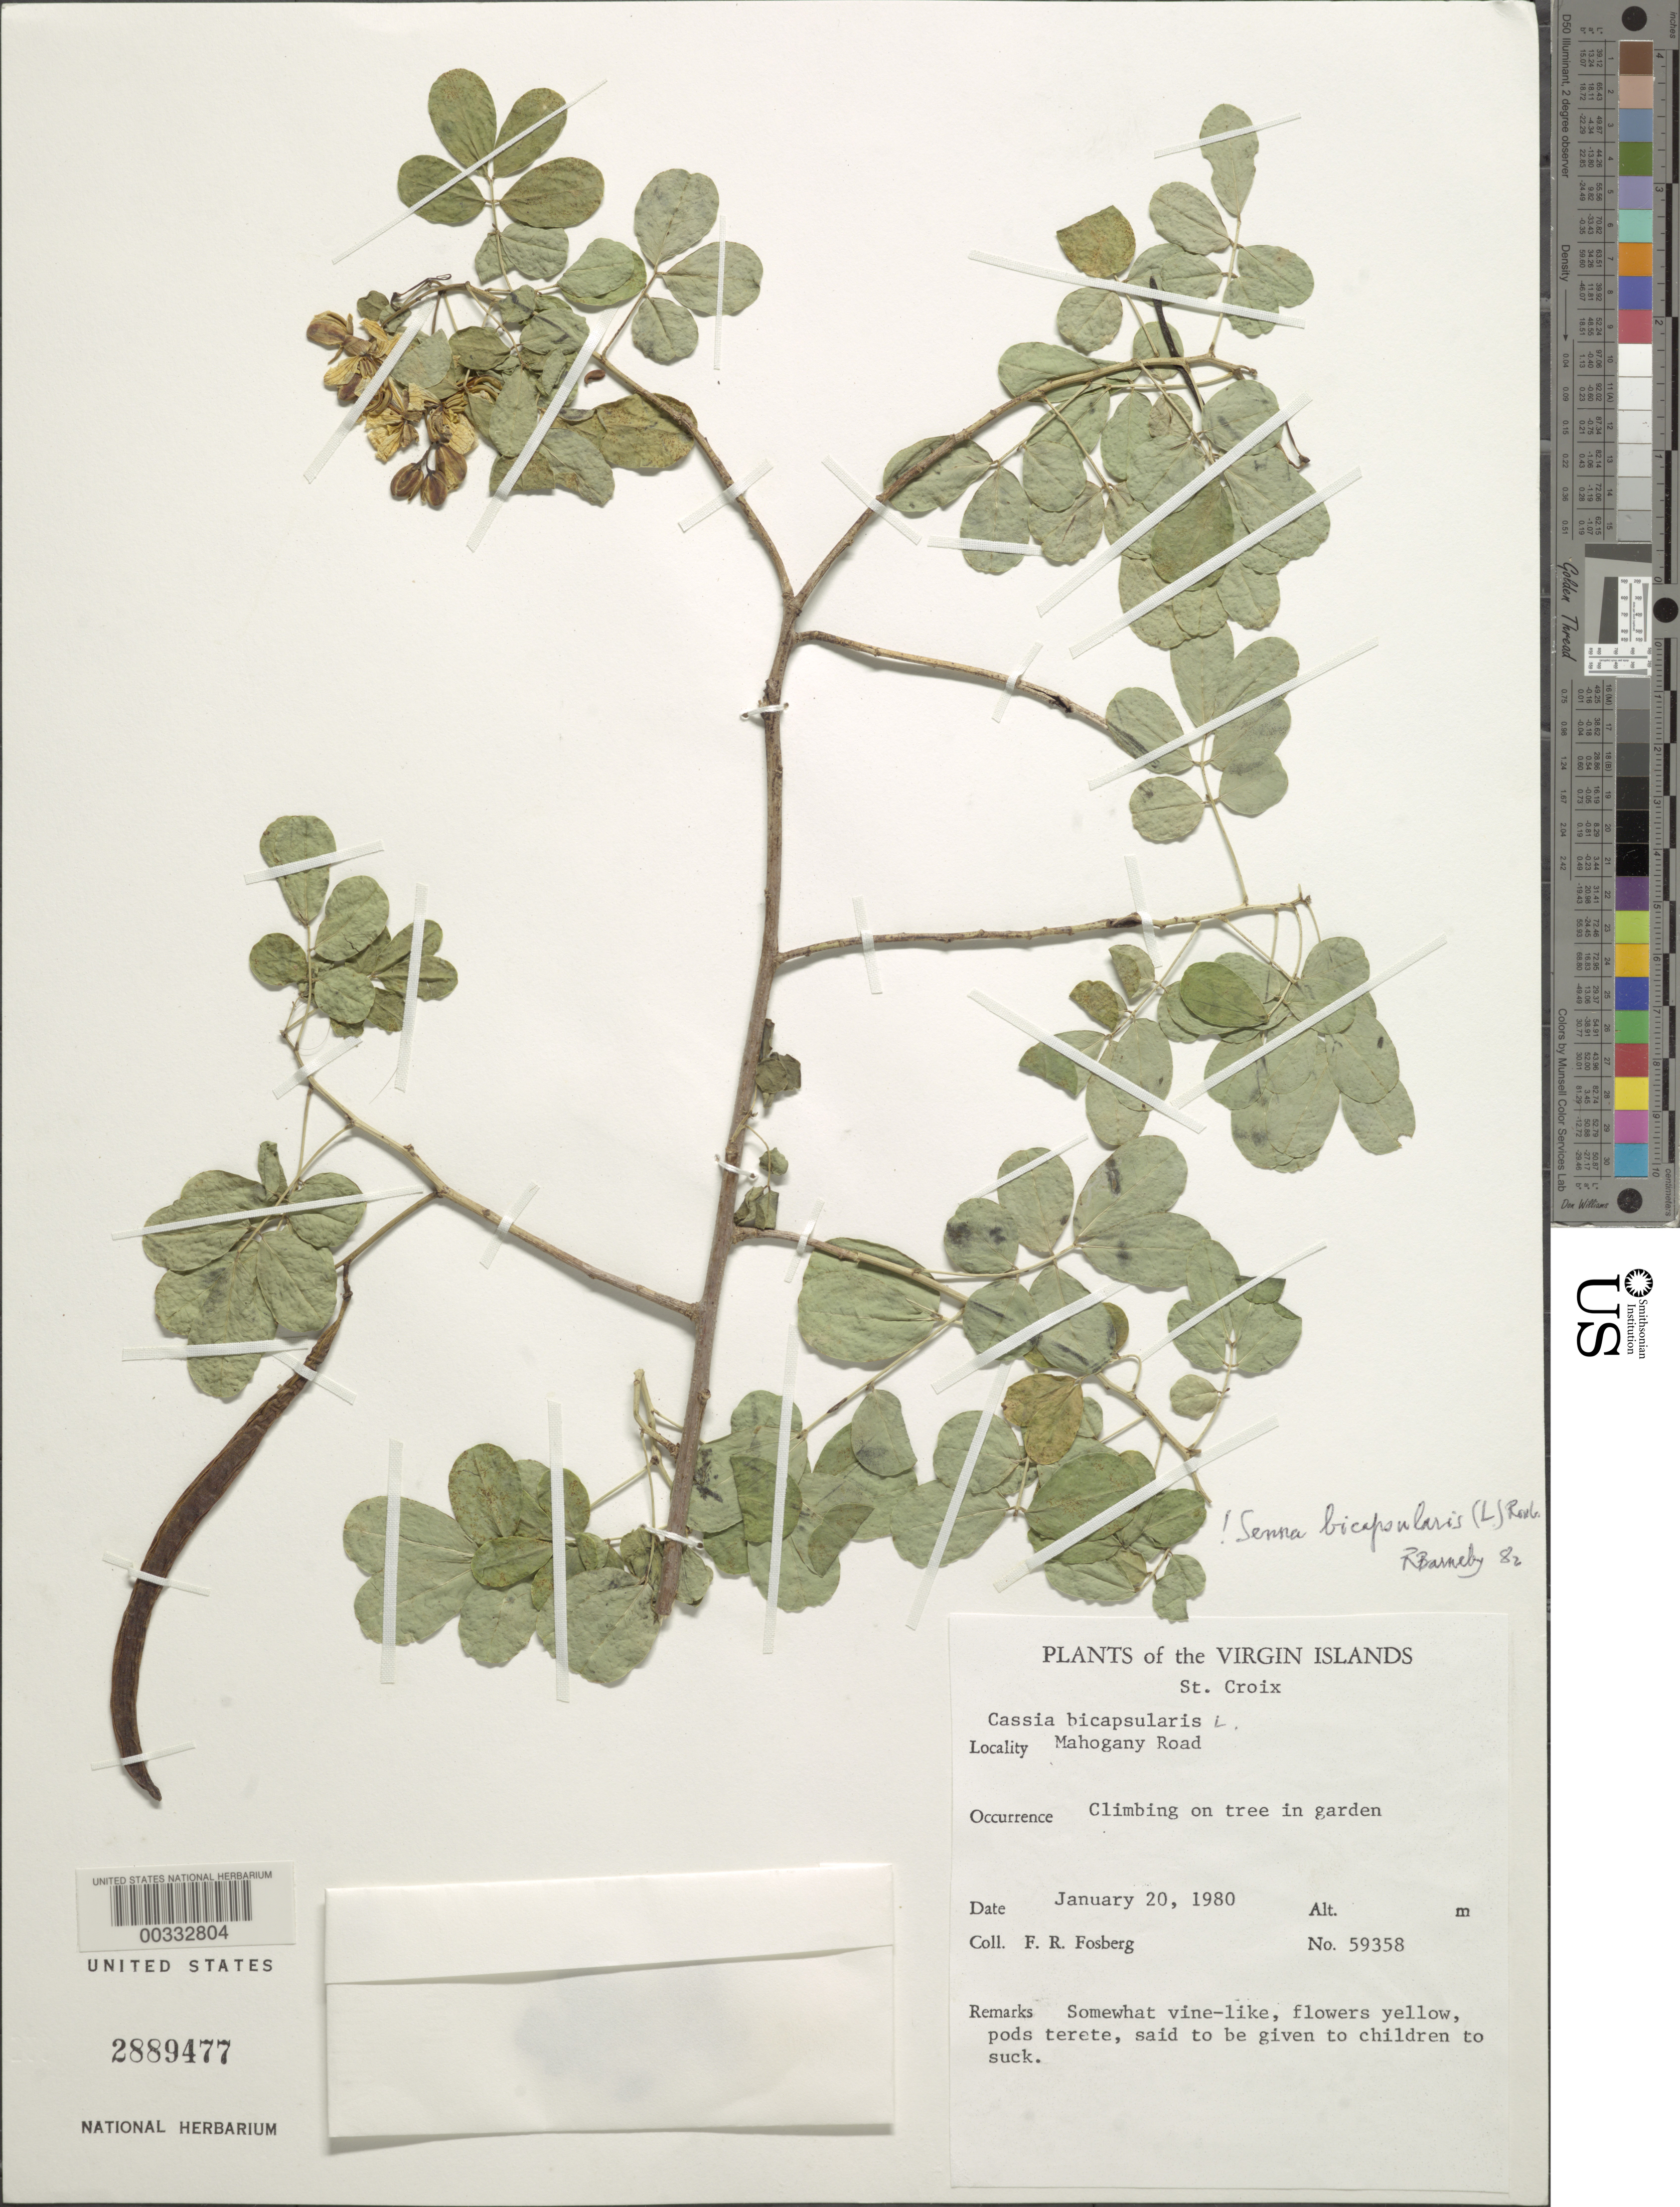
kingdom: Plantae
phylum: Tracheophyta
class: Magnoliopsida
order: Fabales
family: Fabaceae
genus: Senna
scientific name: Senna bicapsularis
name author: (L.) Roxb.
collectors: F. R. Fosberg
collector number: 59358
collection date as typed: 20 Jan 1980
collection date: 1980-01-20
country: U.S. Virgin Islands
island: St. Croix Island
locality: Mahogany road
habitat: On trees in garden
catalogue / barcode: US 2889477